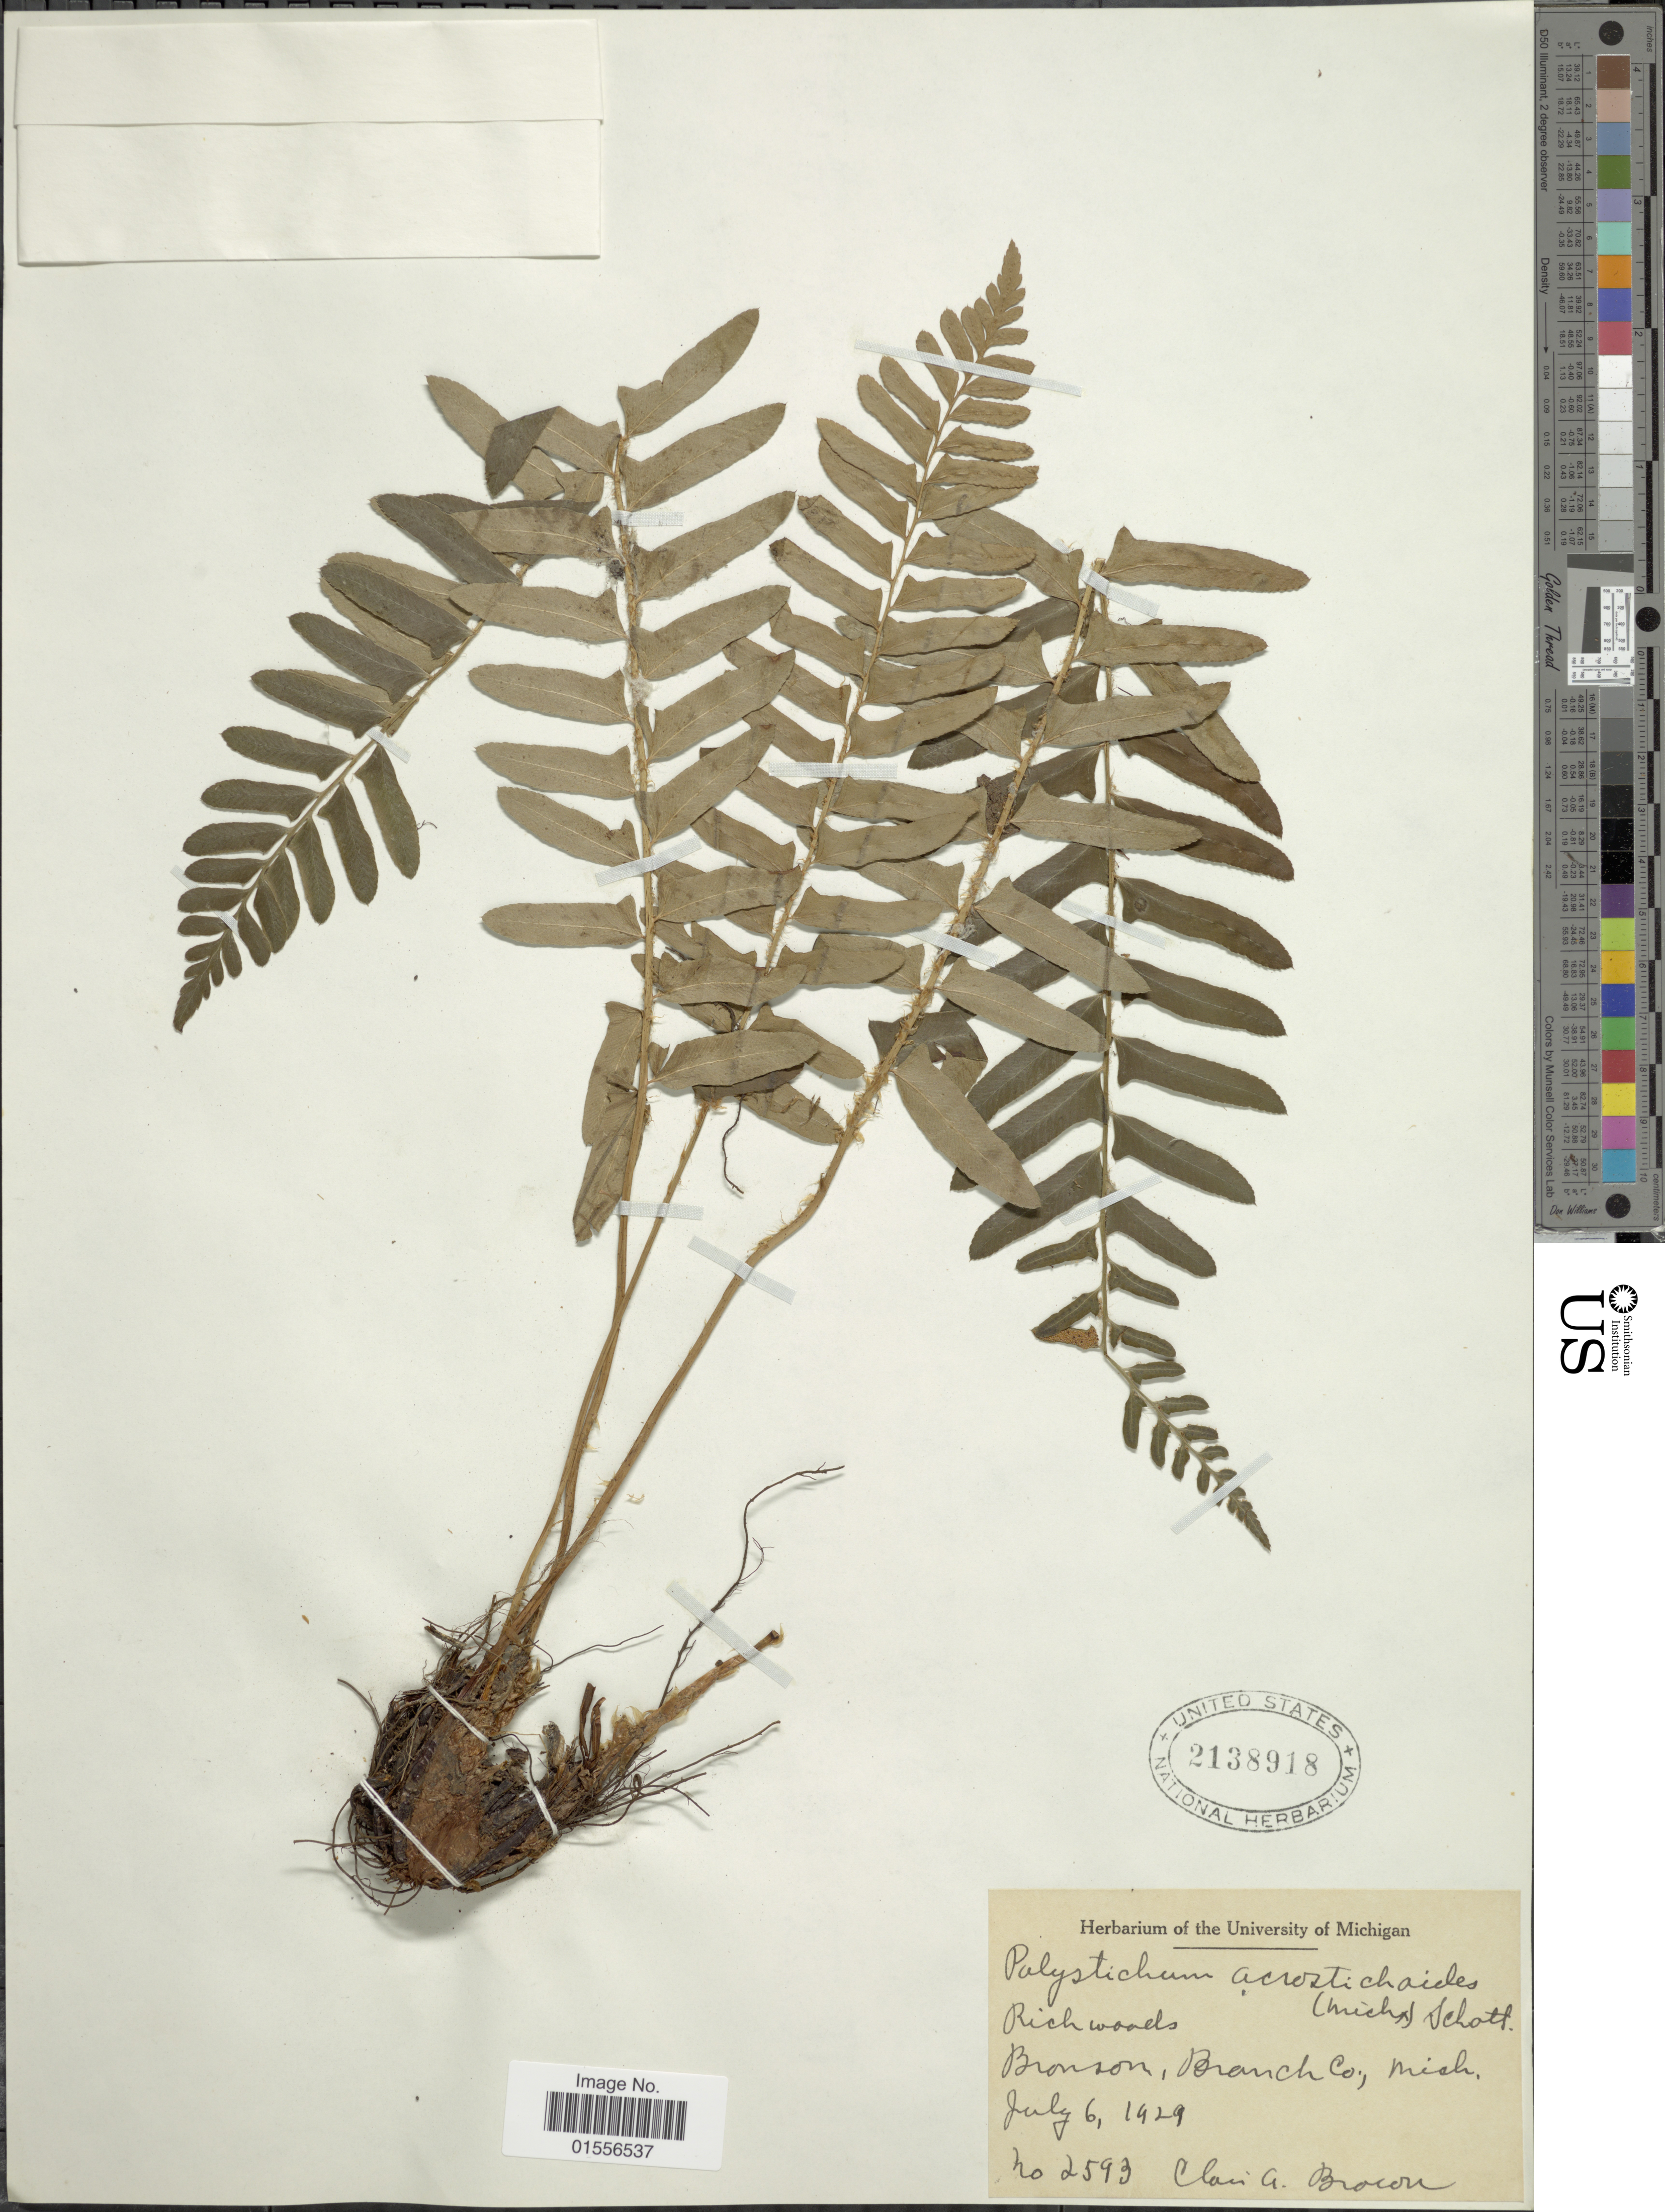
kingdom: Plantae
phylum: Tracheophyta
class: Polypodiopsida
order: Polypodiales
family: Dryopteridaceae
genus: Polystichum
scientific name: Polystichum acrostichoides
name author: (Michx.) Schott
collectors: C. A. Brown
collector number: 2593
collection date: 1929-07-06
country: United States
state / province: Michigan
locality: Bronson, Branch Co.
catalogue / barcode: US 2138918